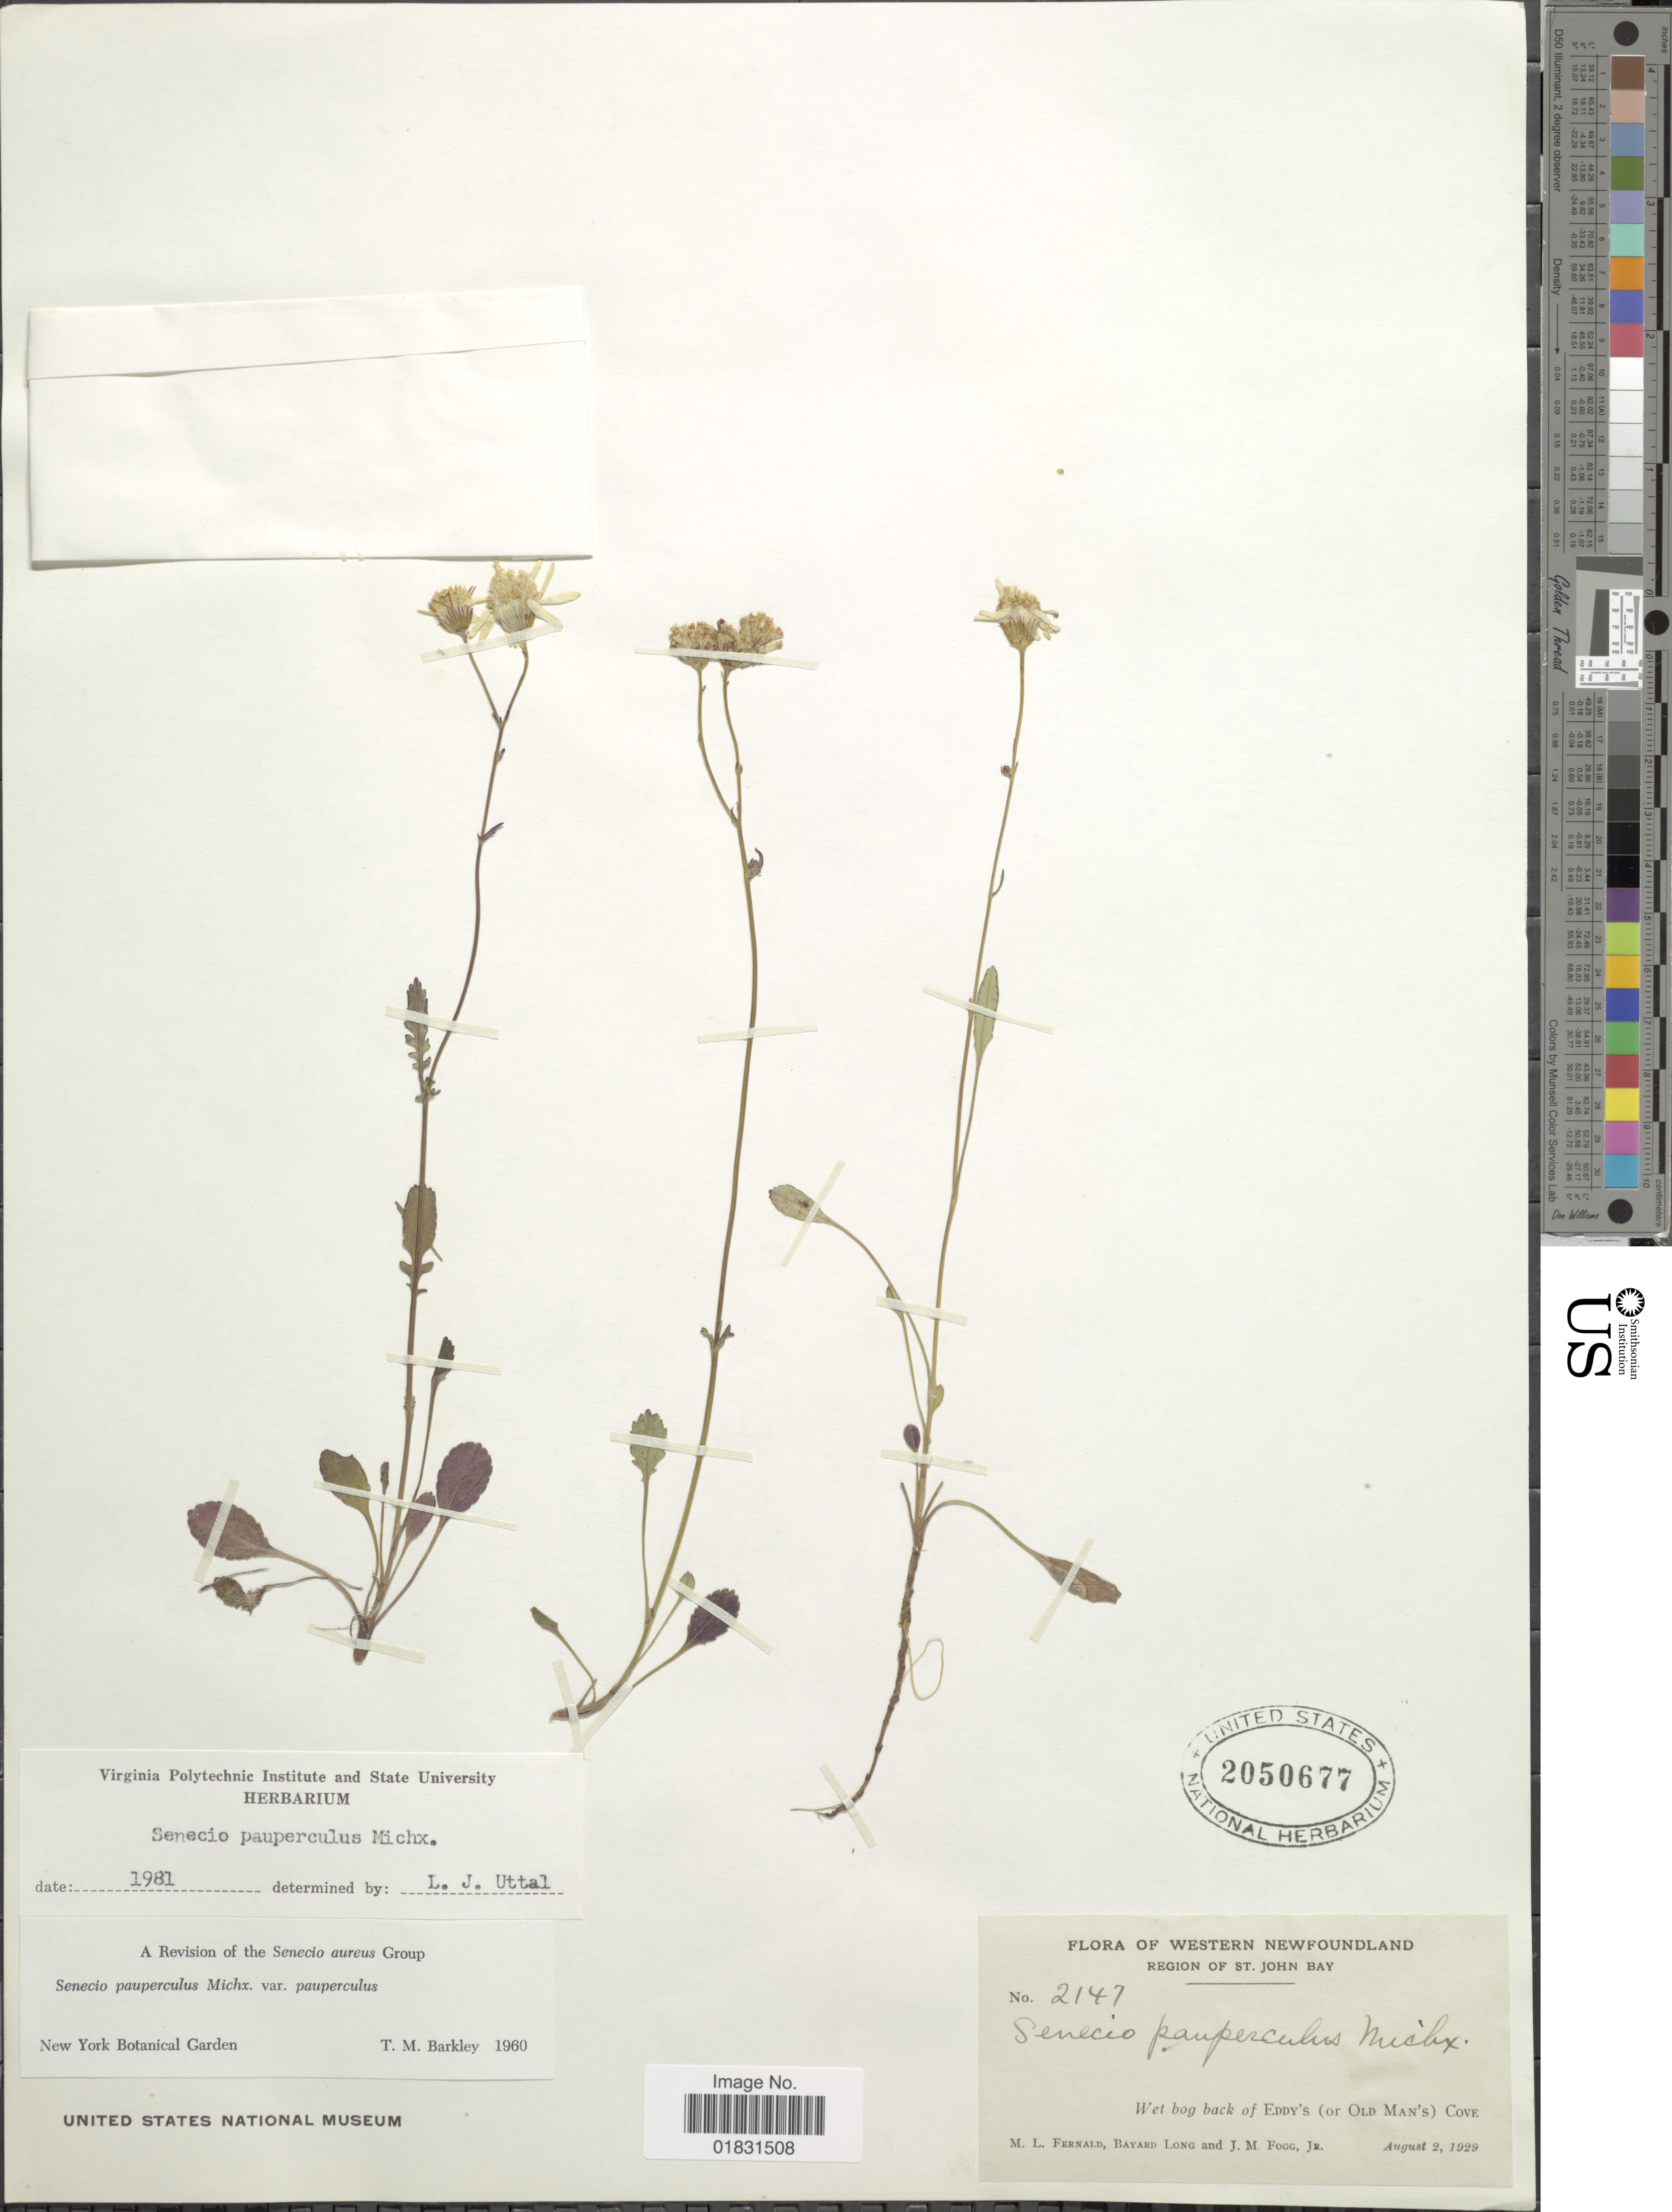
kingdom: Plantae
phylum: Tracheophyta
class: Magnoliopsida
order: Asterales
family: Asteraceae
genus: Packera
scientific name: Packera paupercula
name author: (Michx.) Á. Löve & D. Löve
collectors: M. L. Fernald, B. Long & J. Fogg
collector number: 2147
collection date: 1929-08-02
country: Canada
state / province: Newfoundland and Labrador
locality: Western Newfoundland, region of St. John Bay, Wet bog back of Eddy's (or Old Man's) Cove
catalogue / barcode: US 2050677